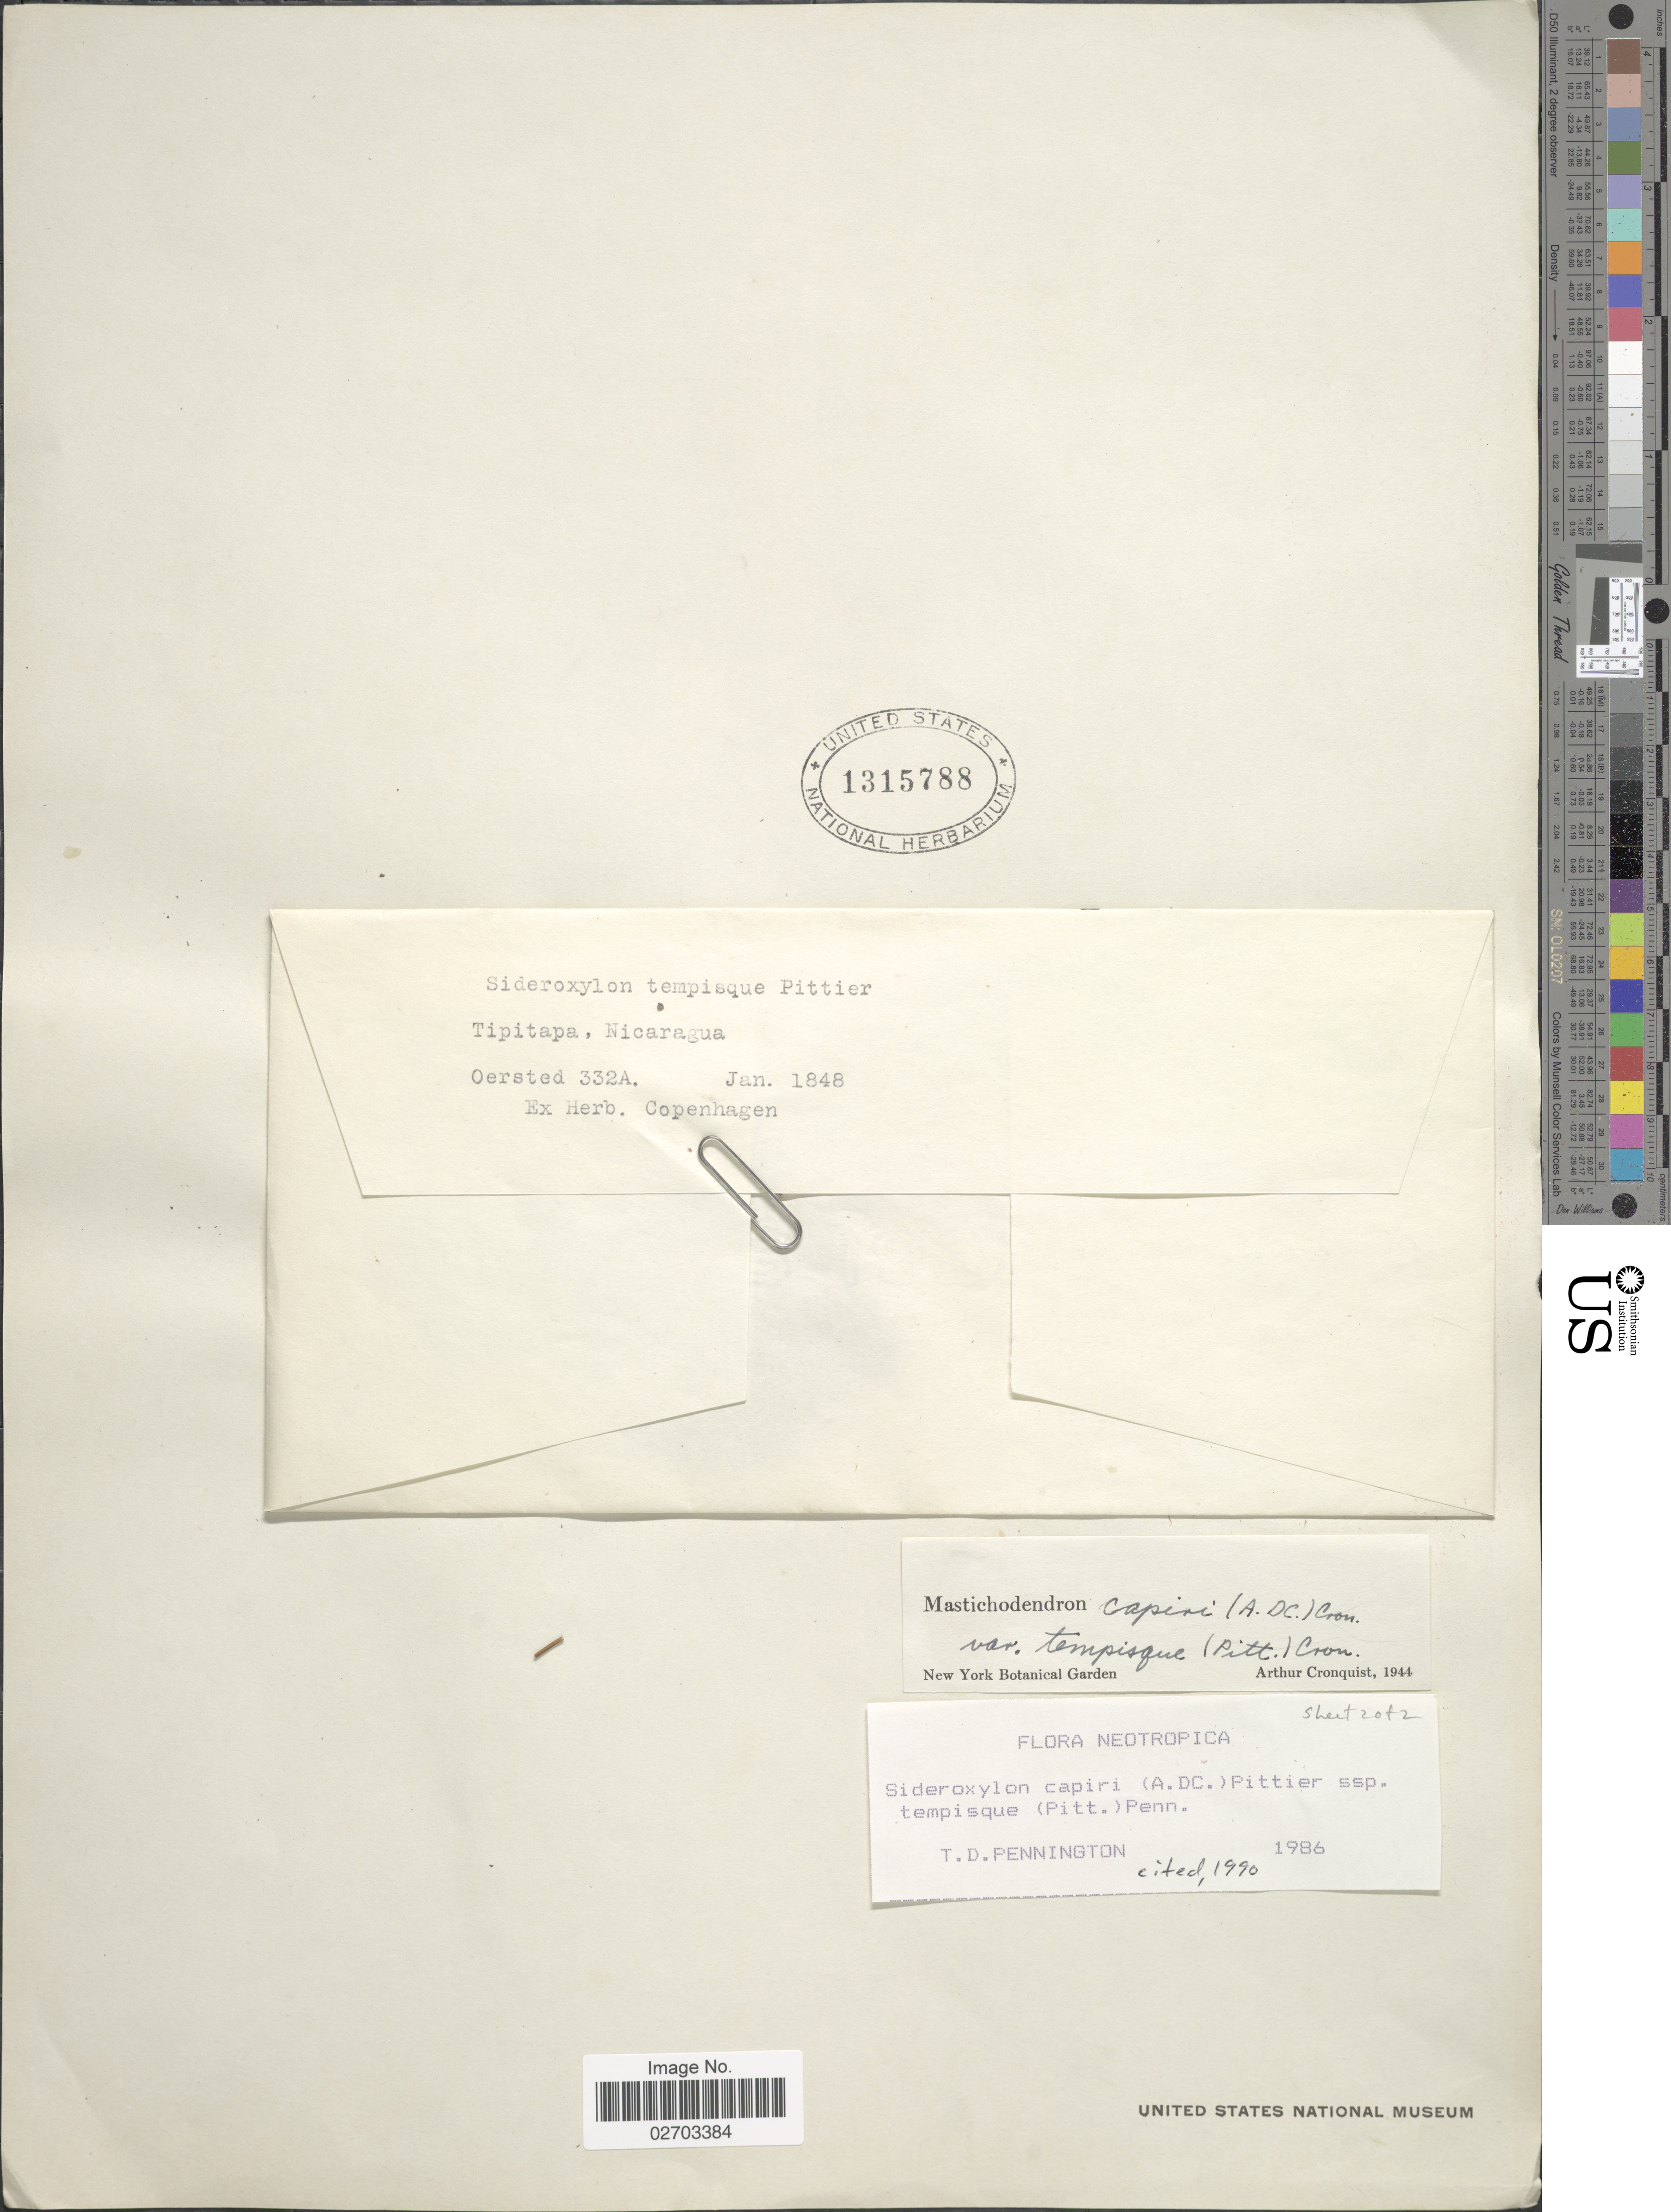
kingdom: Plantae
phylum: Tracheophyta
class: Magnoliopsida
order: Ericales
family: Sapotaceae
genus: Sideroxylon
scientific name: Sideroxylon capiri subsp. tempisque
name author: (Pittier) T.D. Penn.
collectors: Oersted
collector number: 332A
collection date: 1848-01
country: Nicaragua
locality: Tipitapa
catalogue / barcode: US 1315788